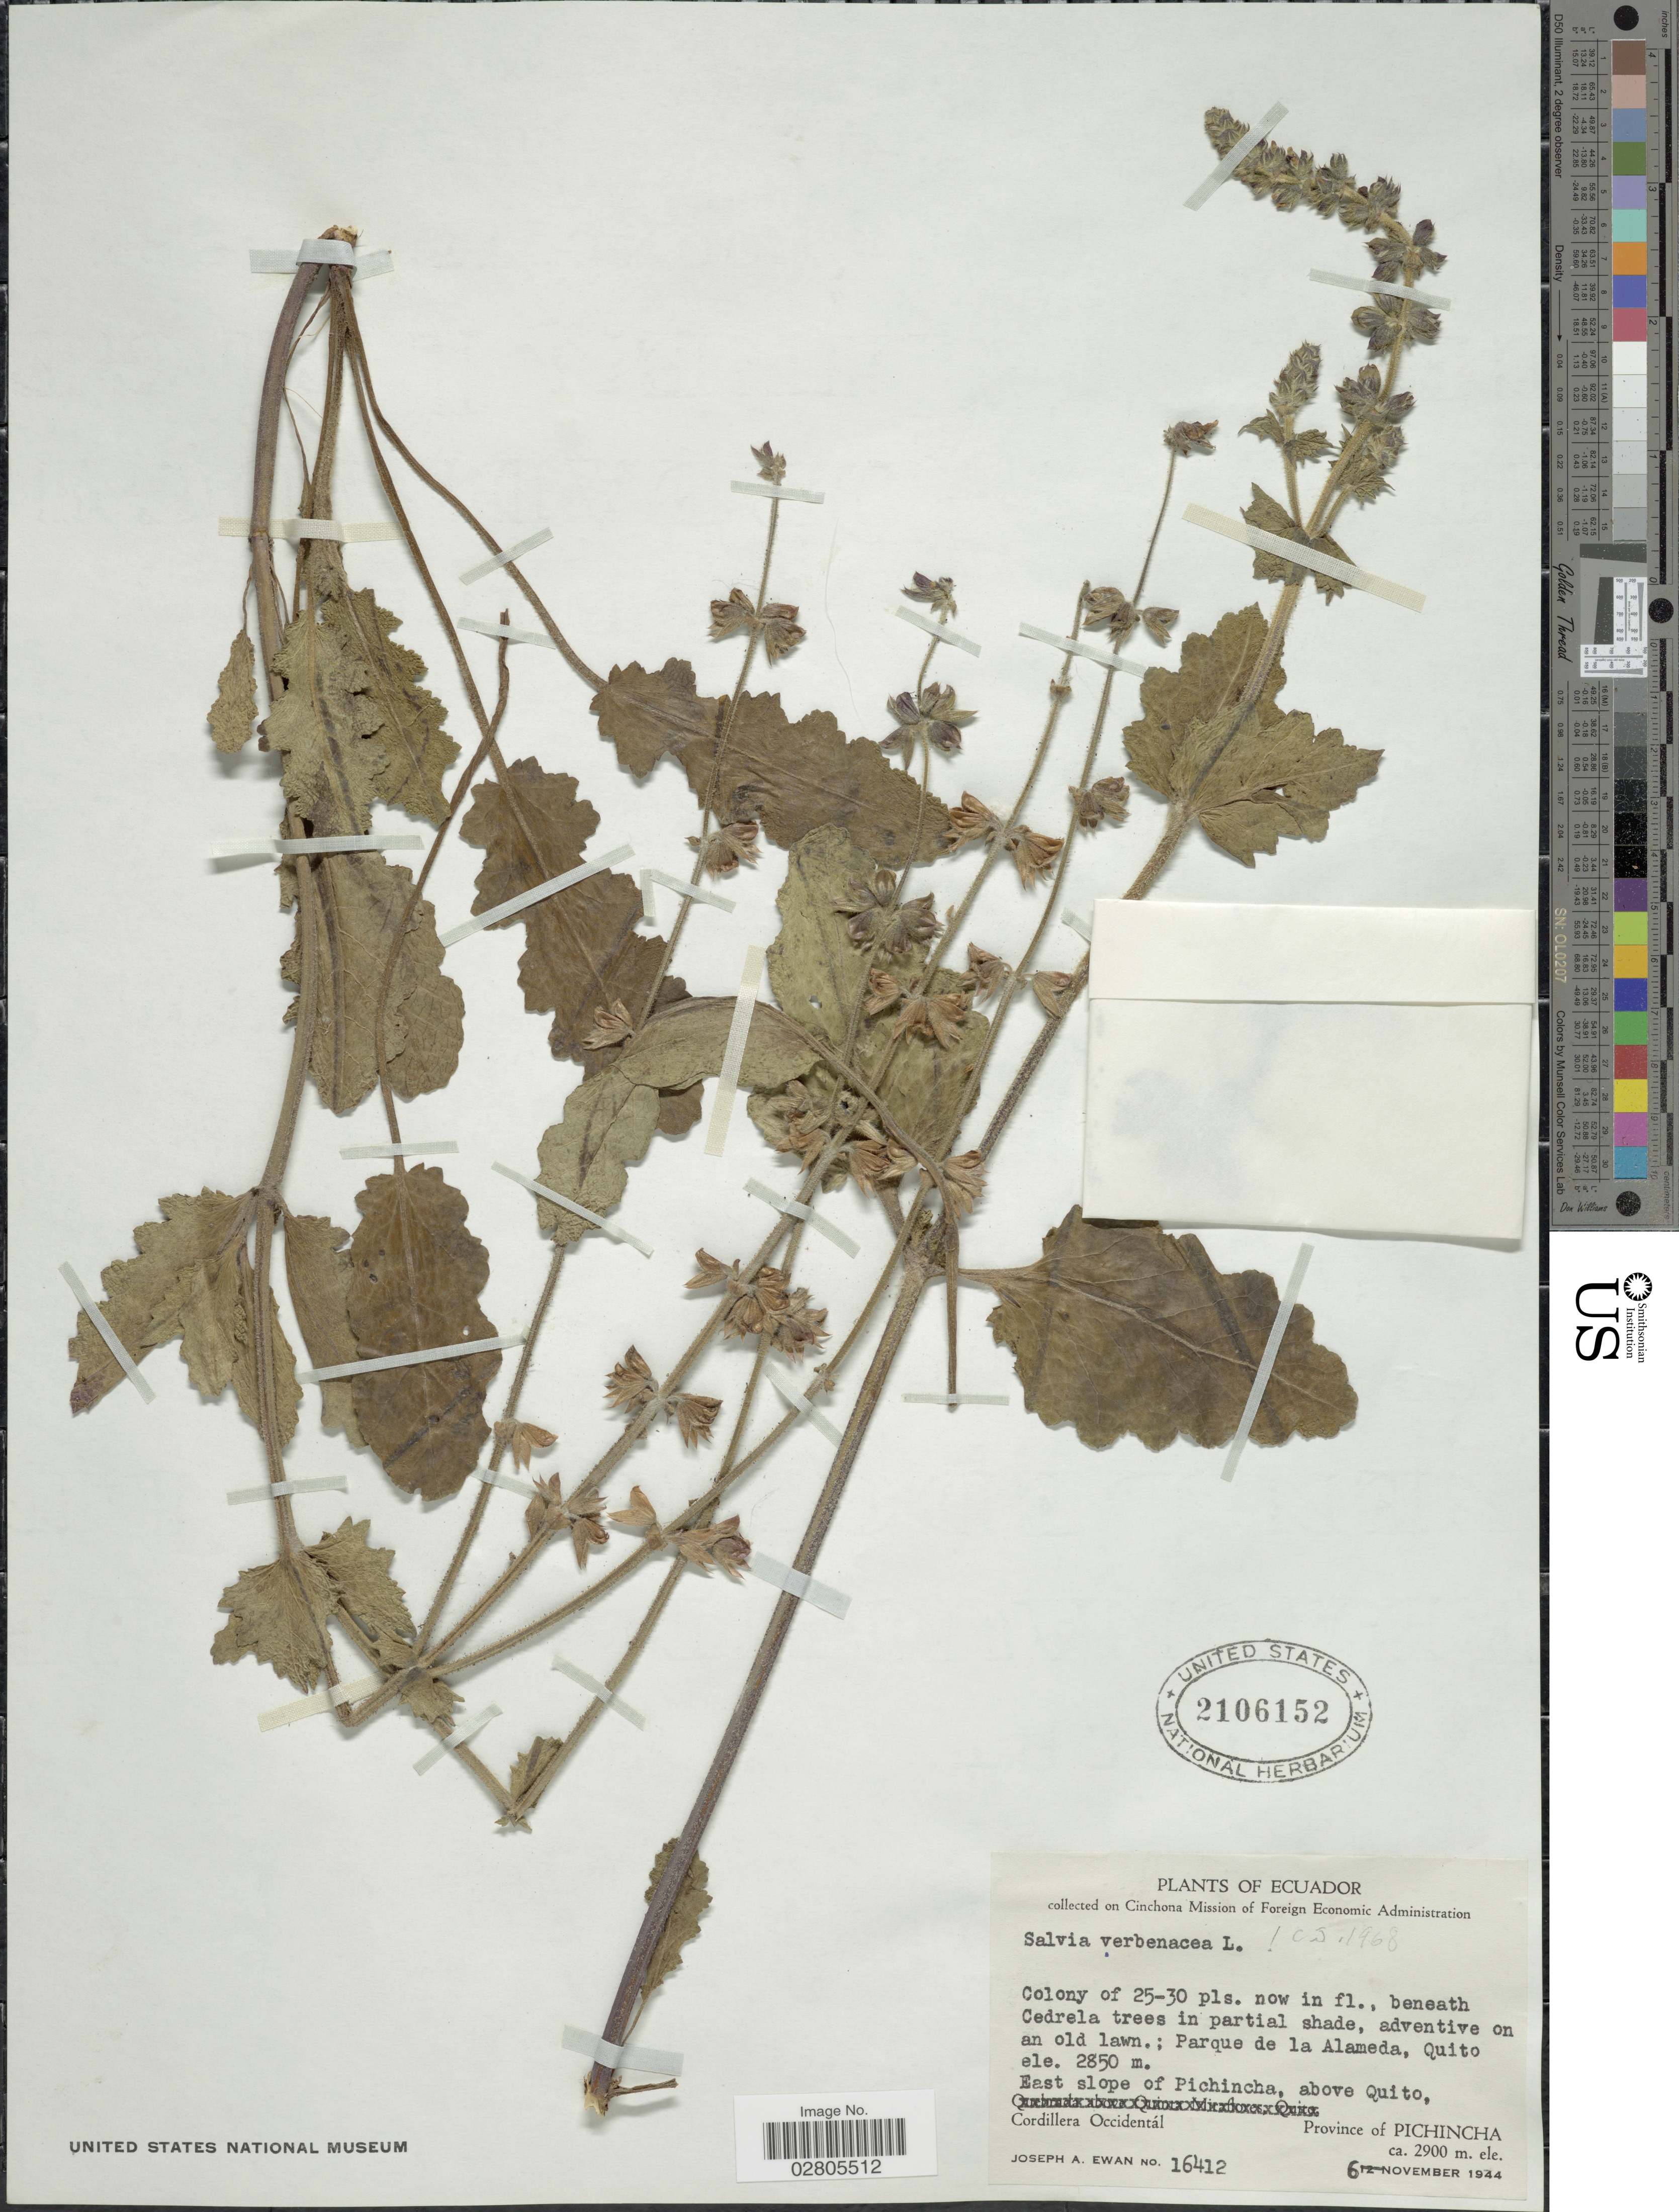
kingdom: Plantae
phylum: Tracheophyta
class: Magnoliopsida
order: Lamiales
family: Lamiaceae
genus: Salvia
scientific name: Salvia verbenacea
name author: L.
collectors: J. A. Ewan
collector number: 16412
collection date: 1944-11-06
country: Ecuador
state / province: Pichincha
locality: Parque de la Alameda, Quito. East slope of Pichincha, above Quito, Province of Pichincha. Cordillera Occidentál.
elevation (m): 2900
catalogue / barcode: US 2106152